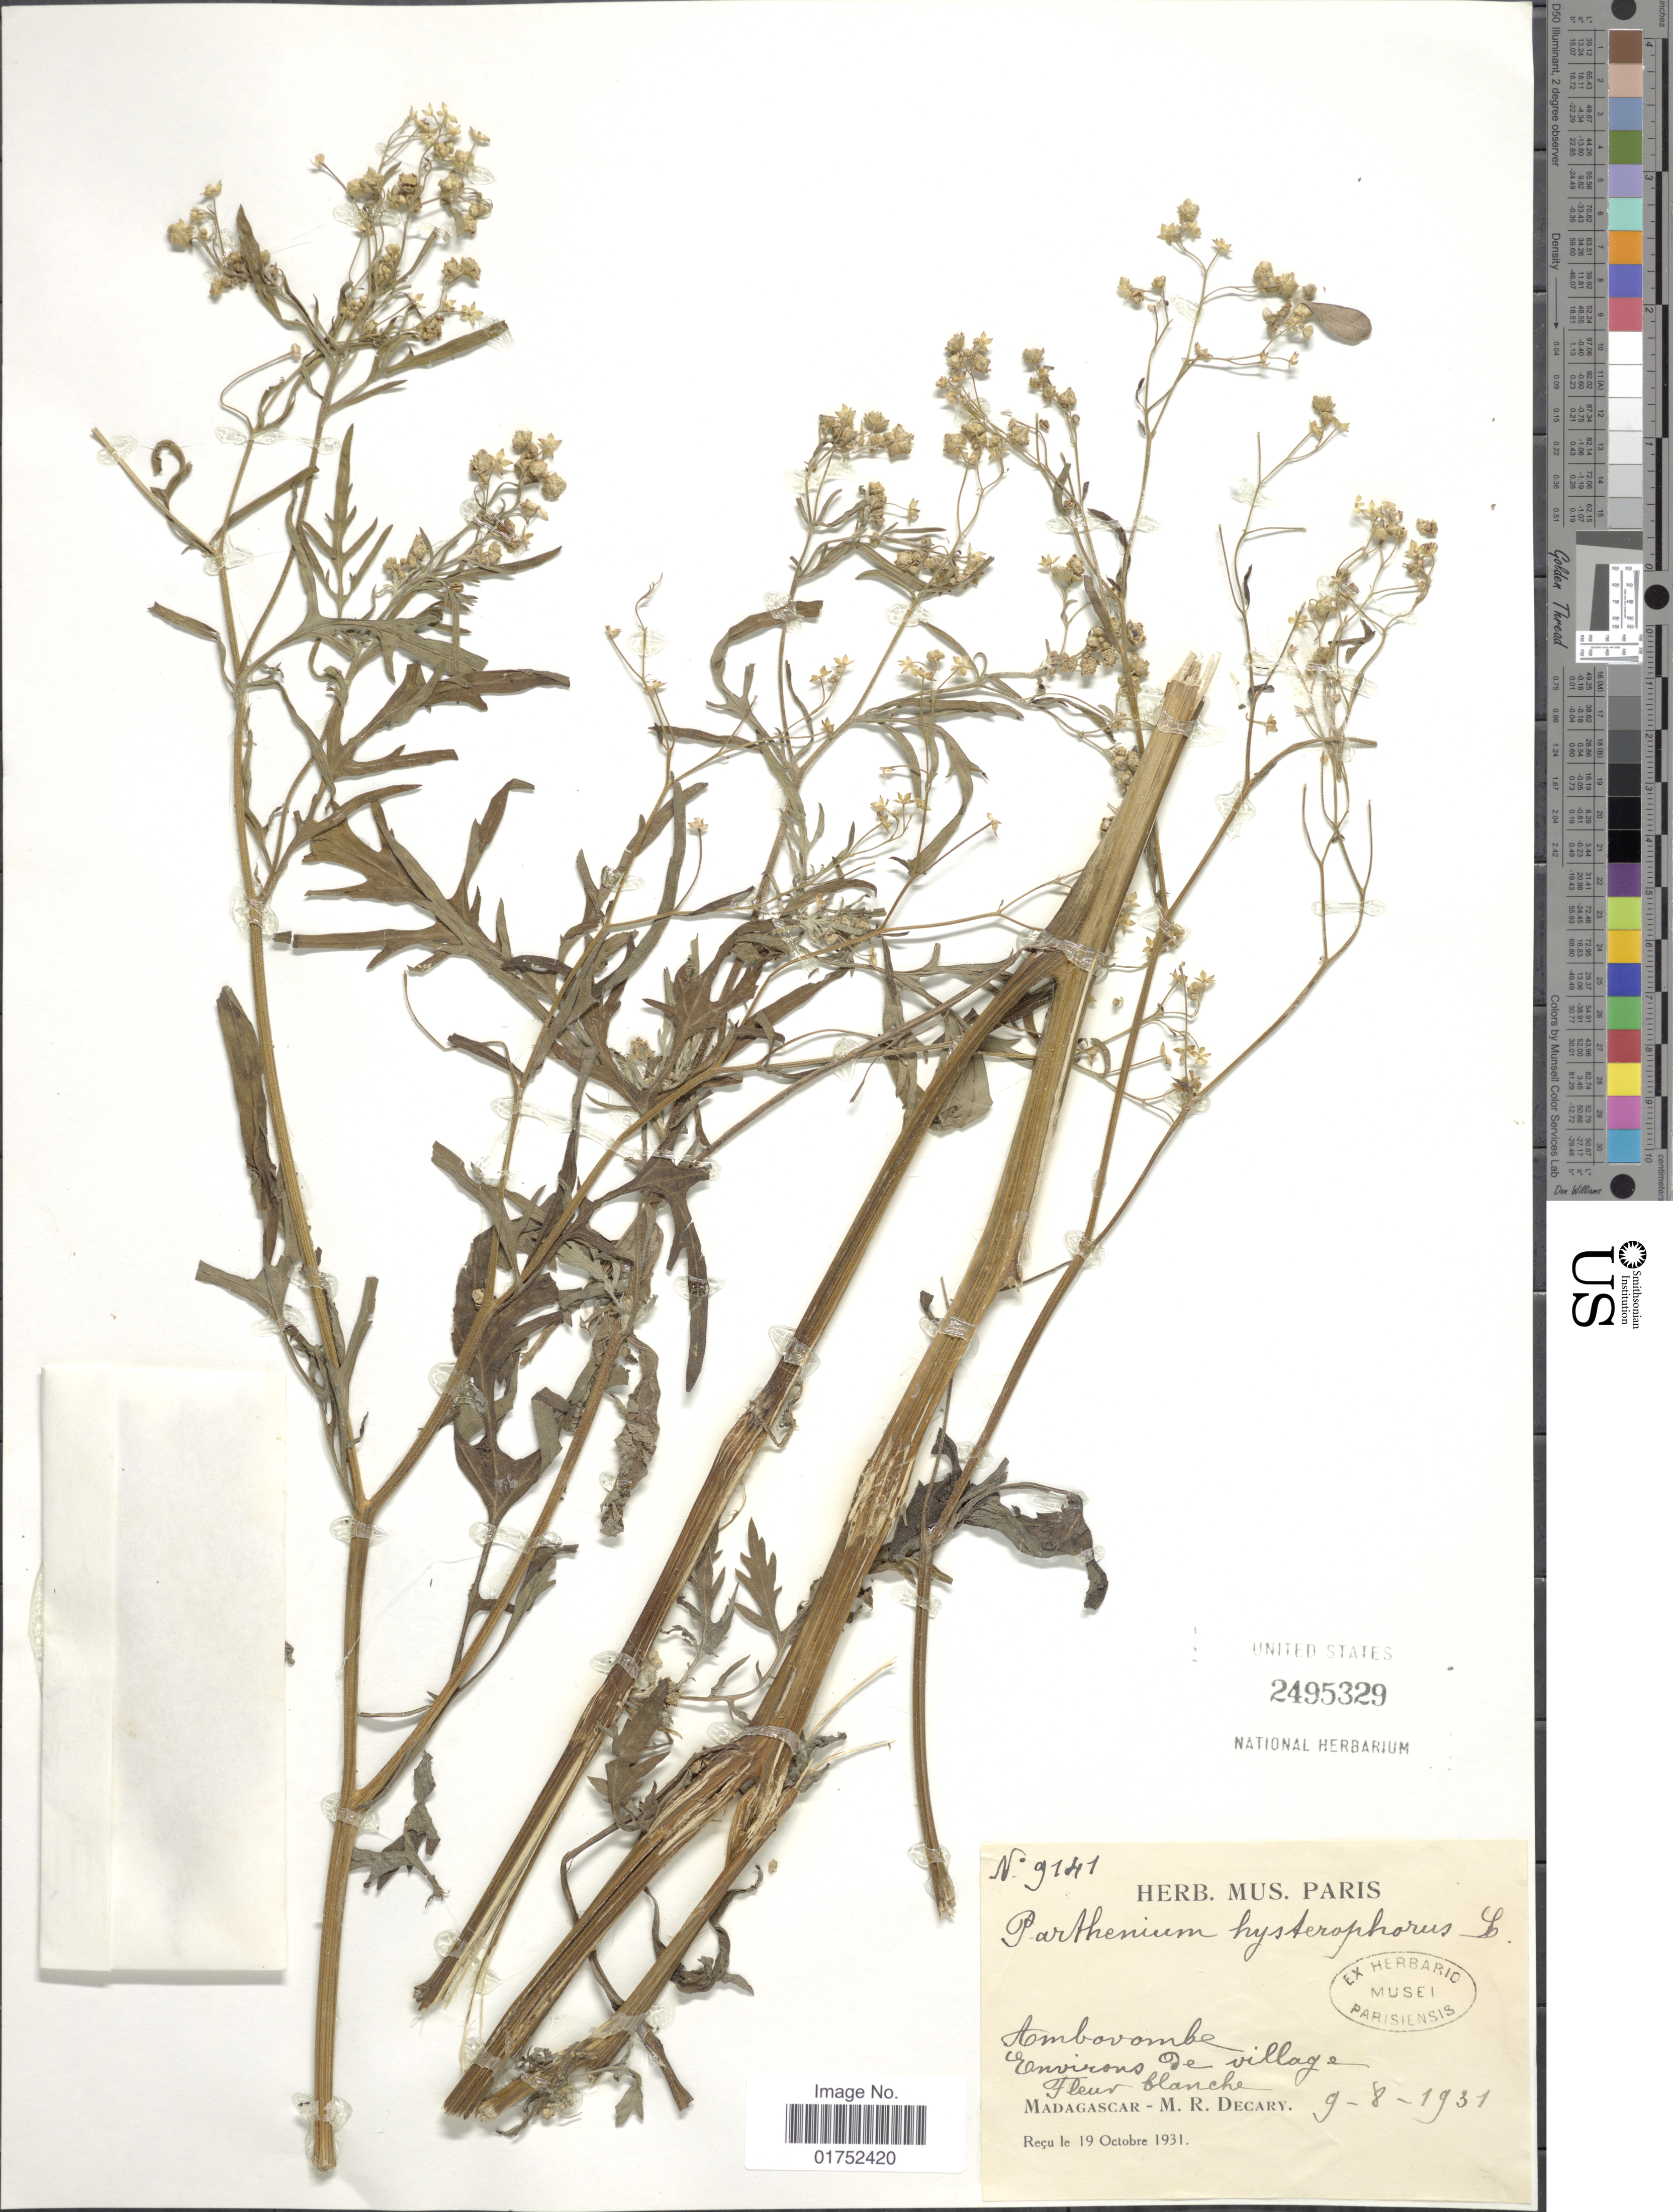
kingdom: Plantae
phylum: Tracheophyta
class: Magnoliopsida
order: Asterales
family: Asteraceae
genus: Parthenium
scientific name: Parthenium hysterophorus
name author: L.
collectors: R. Decary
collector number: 9141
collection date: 1931-08-09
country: Madagascar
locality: Ambovombe, environs de village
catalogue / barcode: US 2495329